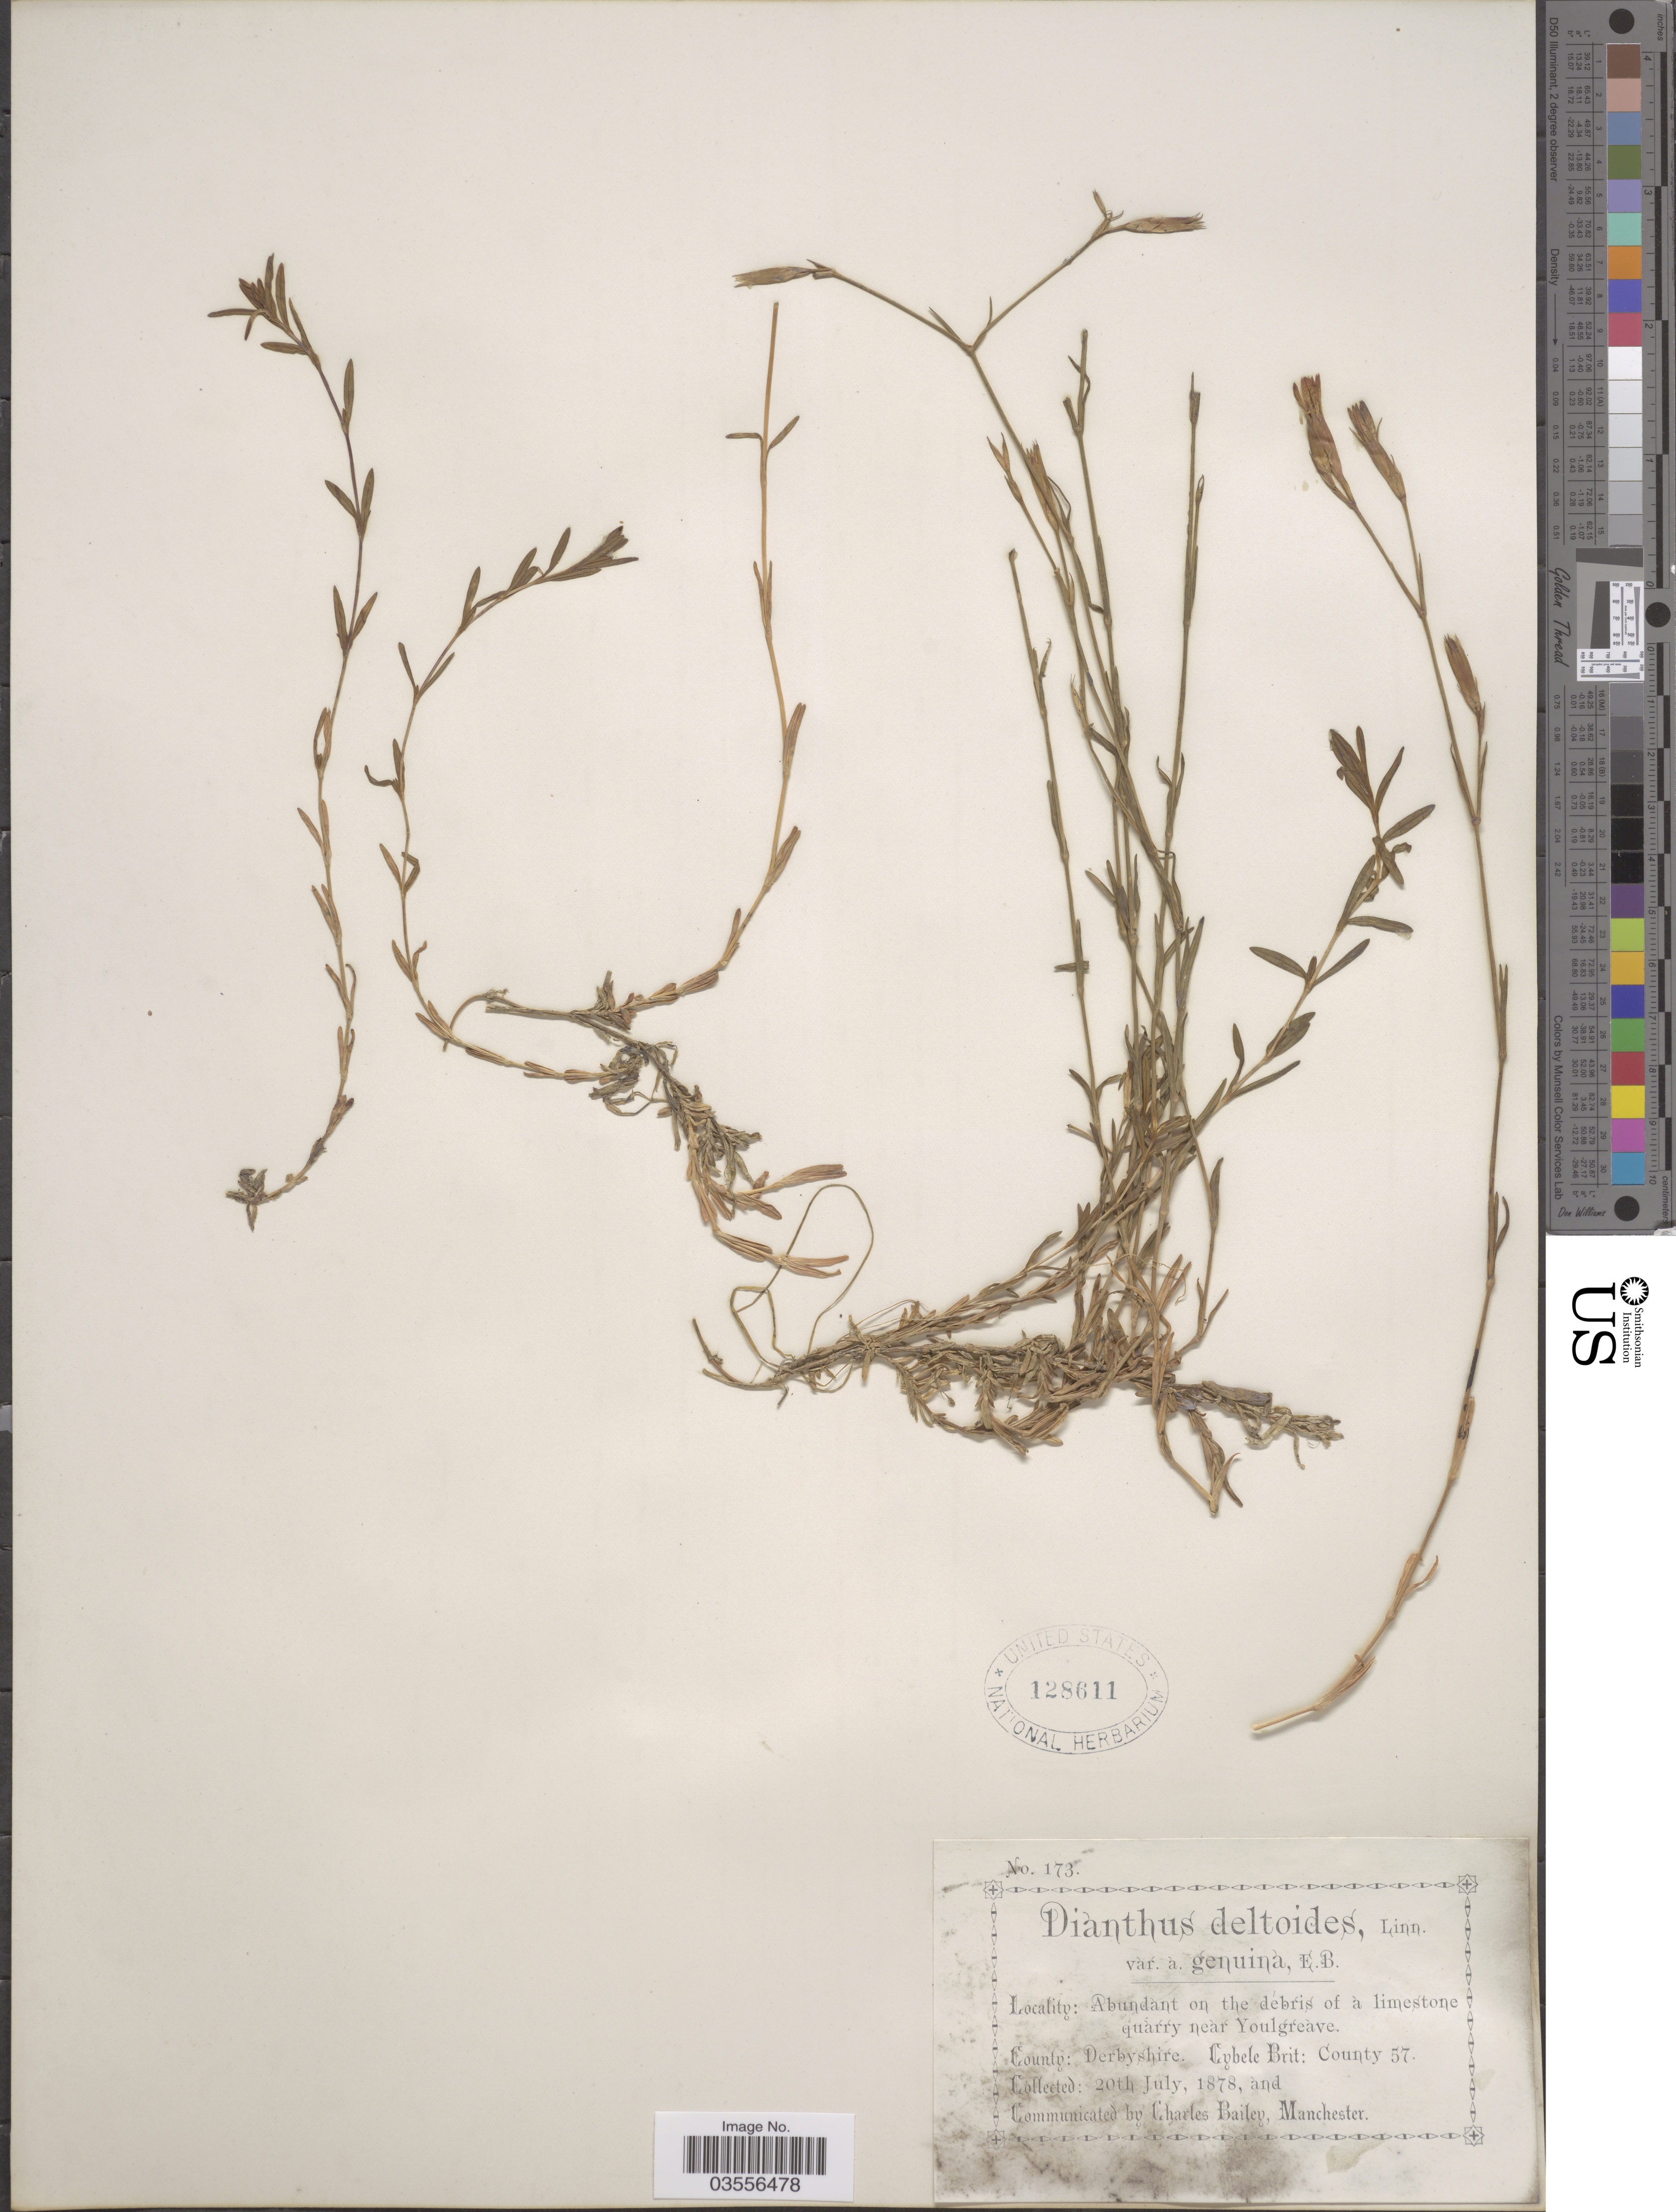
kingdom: Plantae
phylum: Tracheophyta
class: Magnoliopsida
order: Caryophyllales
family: Caryophyllaceae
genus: Dianthus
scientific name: Dianthus deltoides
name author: L.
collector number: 173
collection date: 1878-07-20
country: United Kingdom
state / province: England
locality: Near Youlgreàve. County: Derbyshire. Cybele Brit: County 57.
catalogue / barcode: US 128611